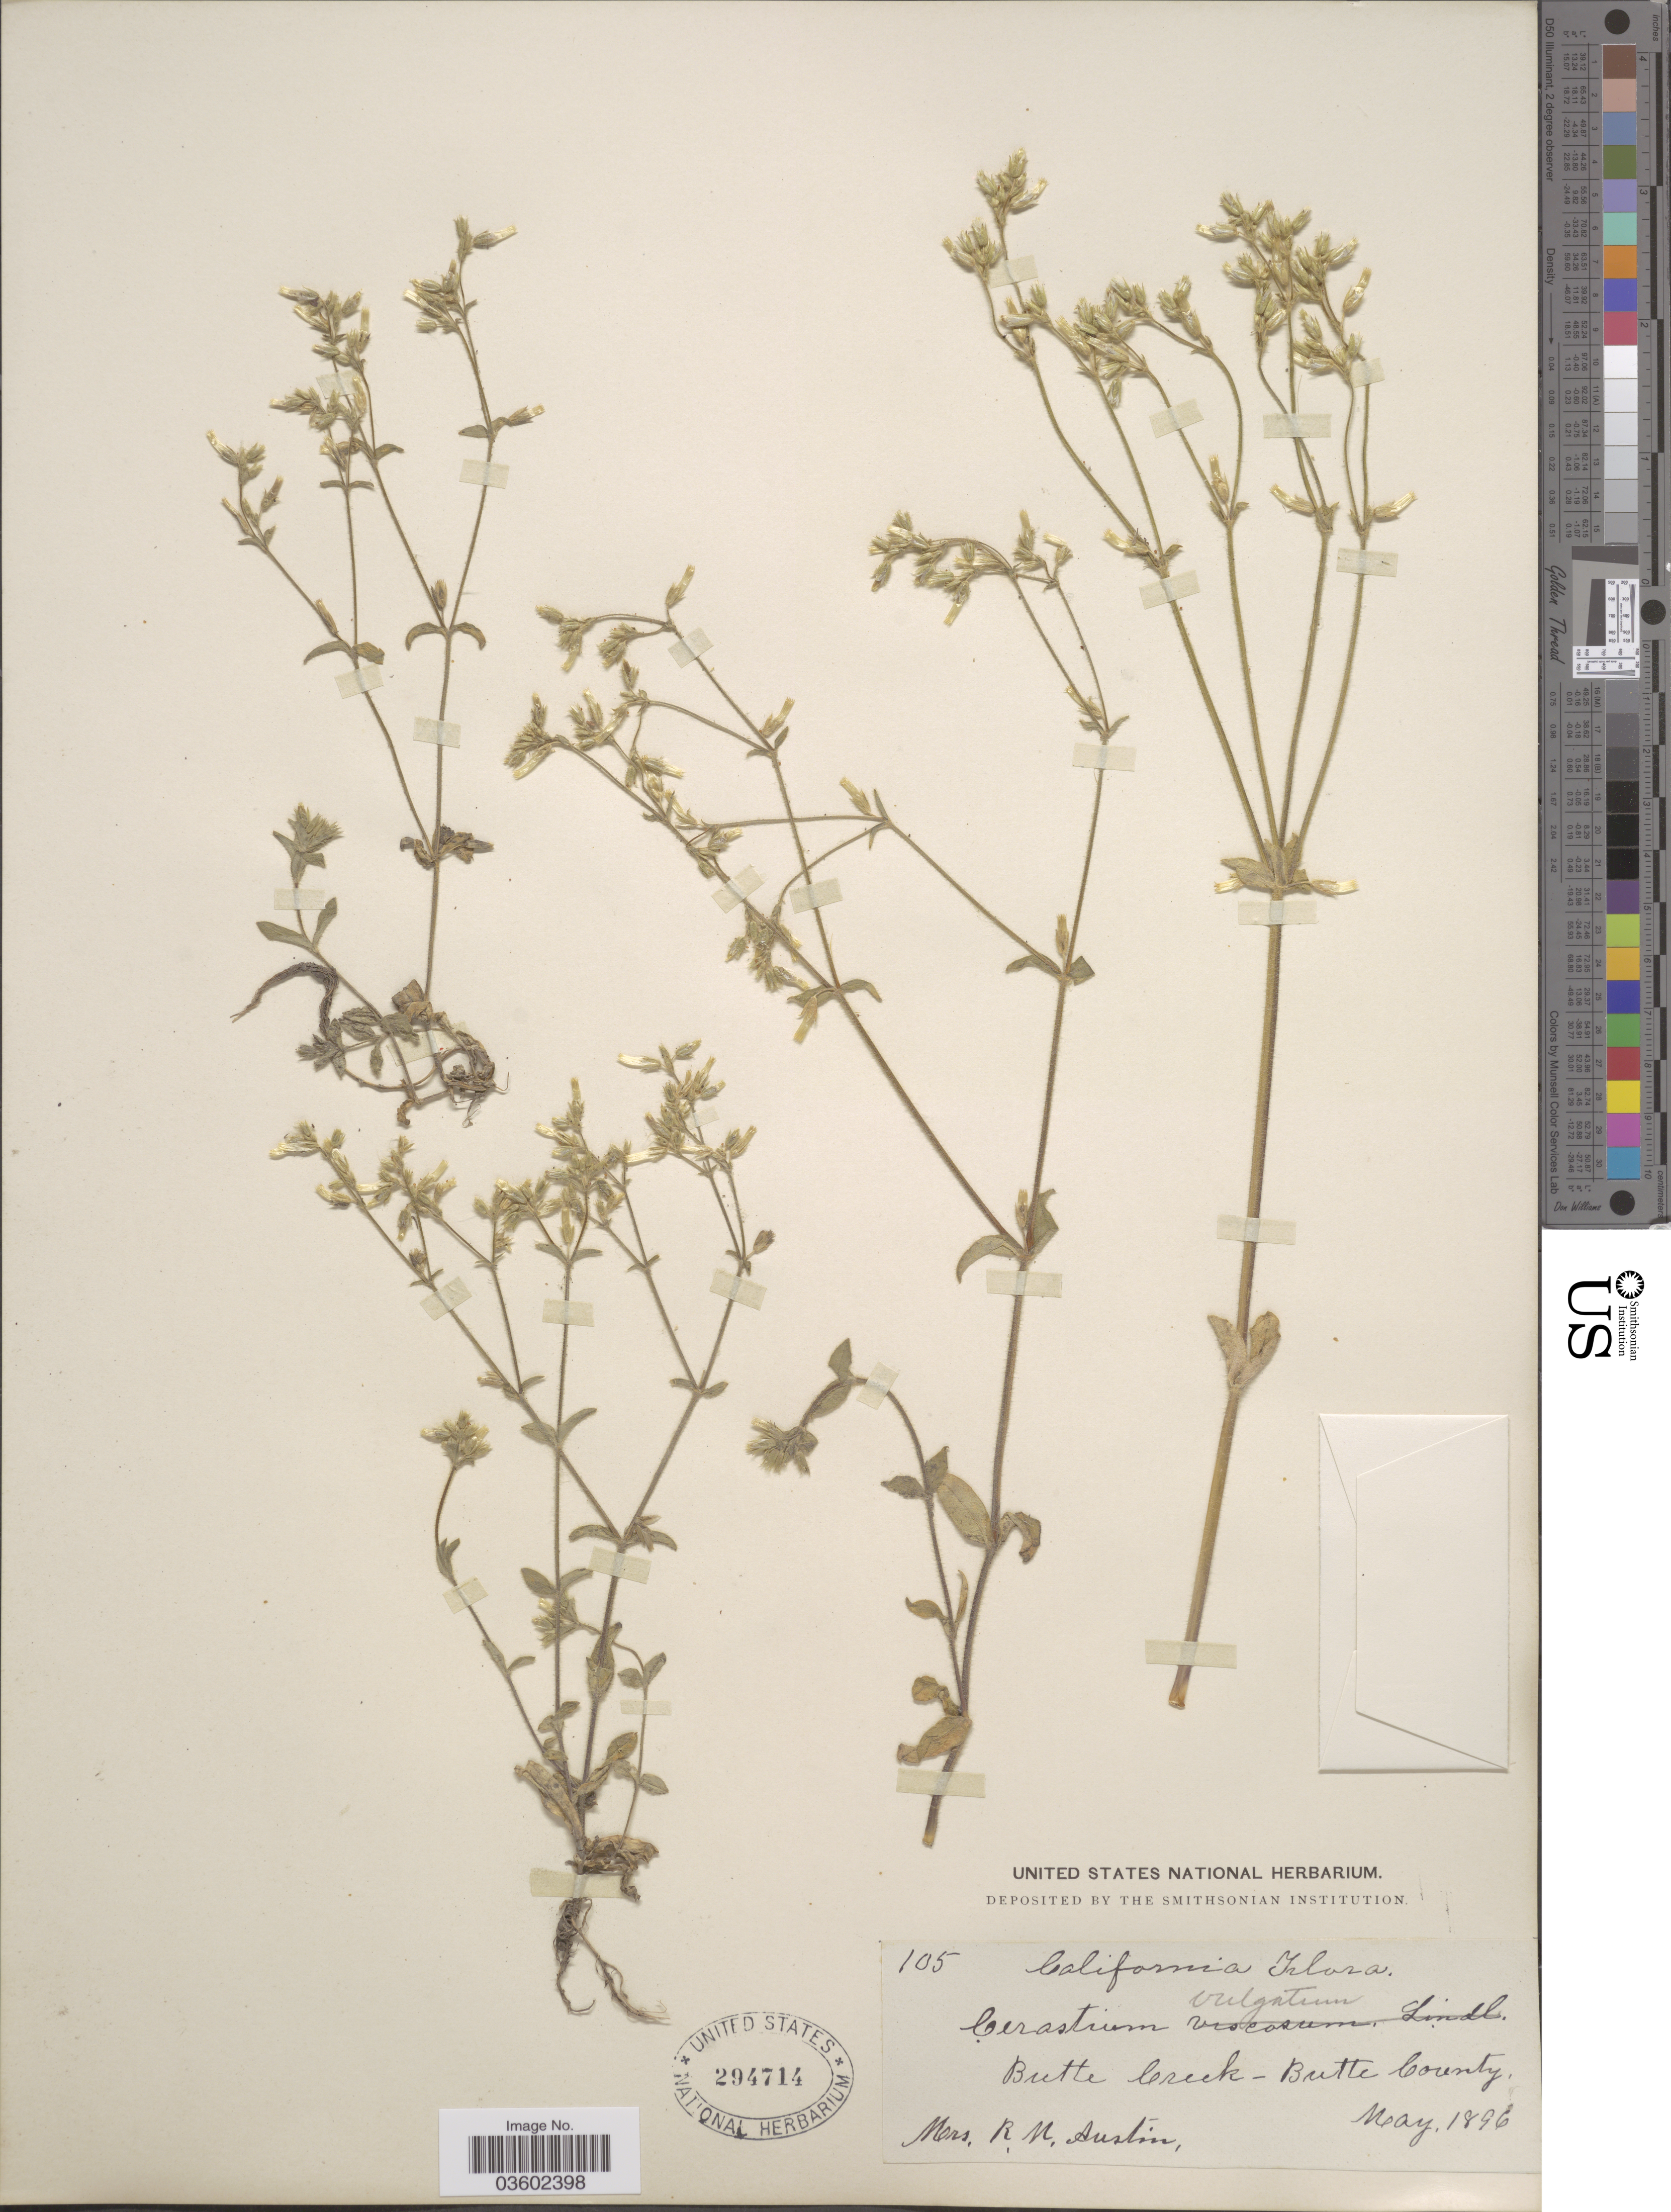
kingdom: Plantae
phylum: Tracheophyta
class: Magnoliopsida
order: Caryophyllales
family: Caryophyllaceae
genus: Cerastium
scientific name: Cerastium vulgatum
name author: L.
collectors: R. Austin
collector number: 105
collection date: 1896-05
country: United States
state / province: California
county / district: Butte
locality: Butte Creek - Butte County.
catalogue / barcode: US 294714